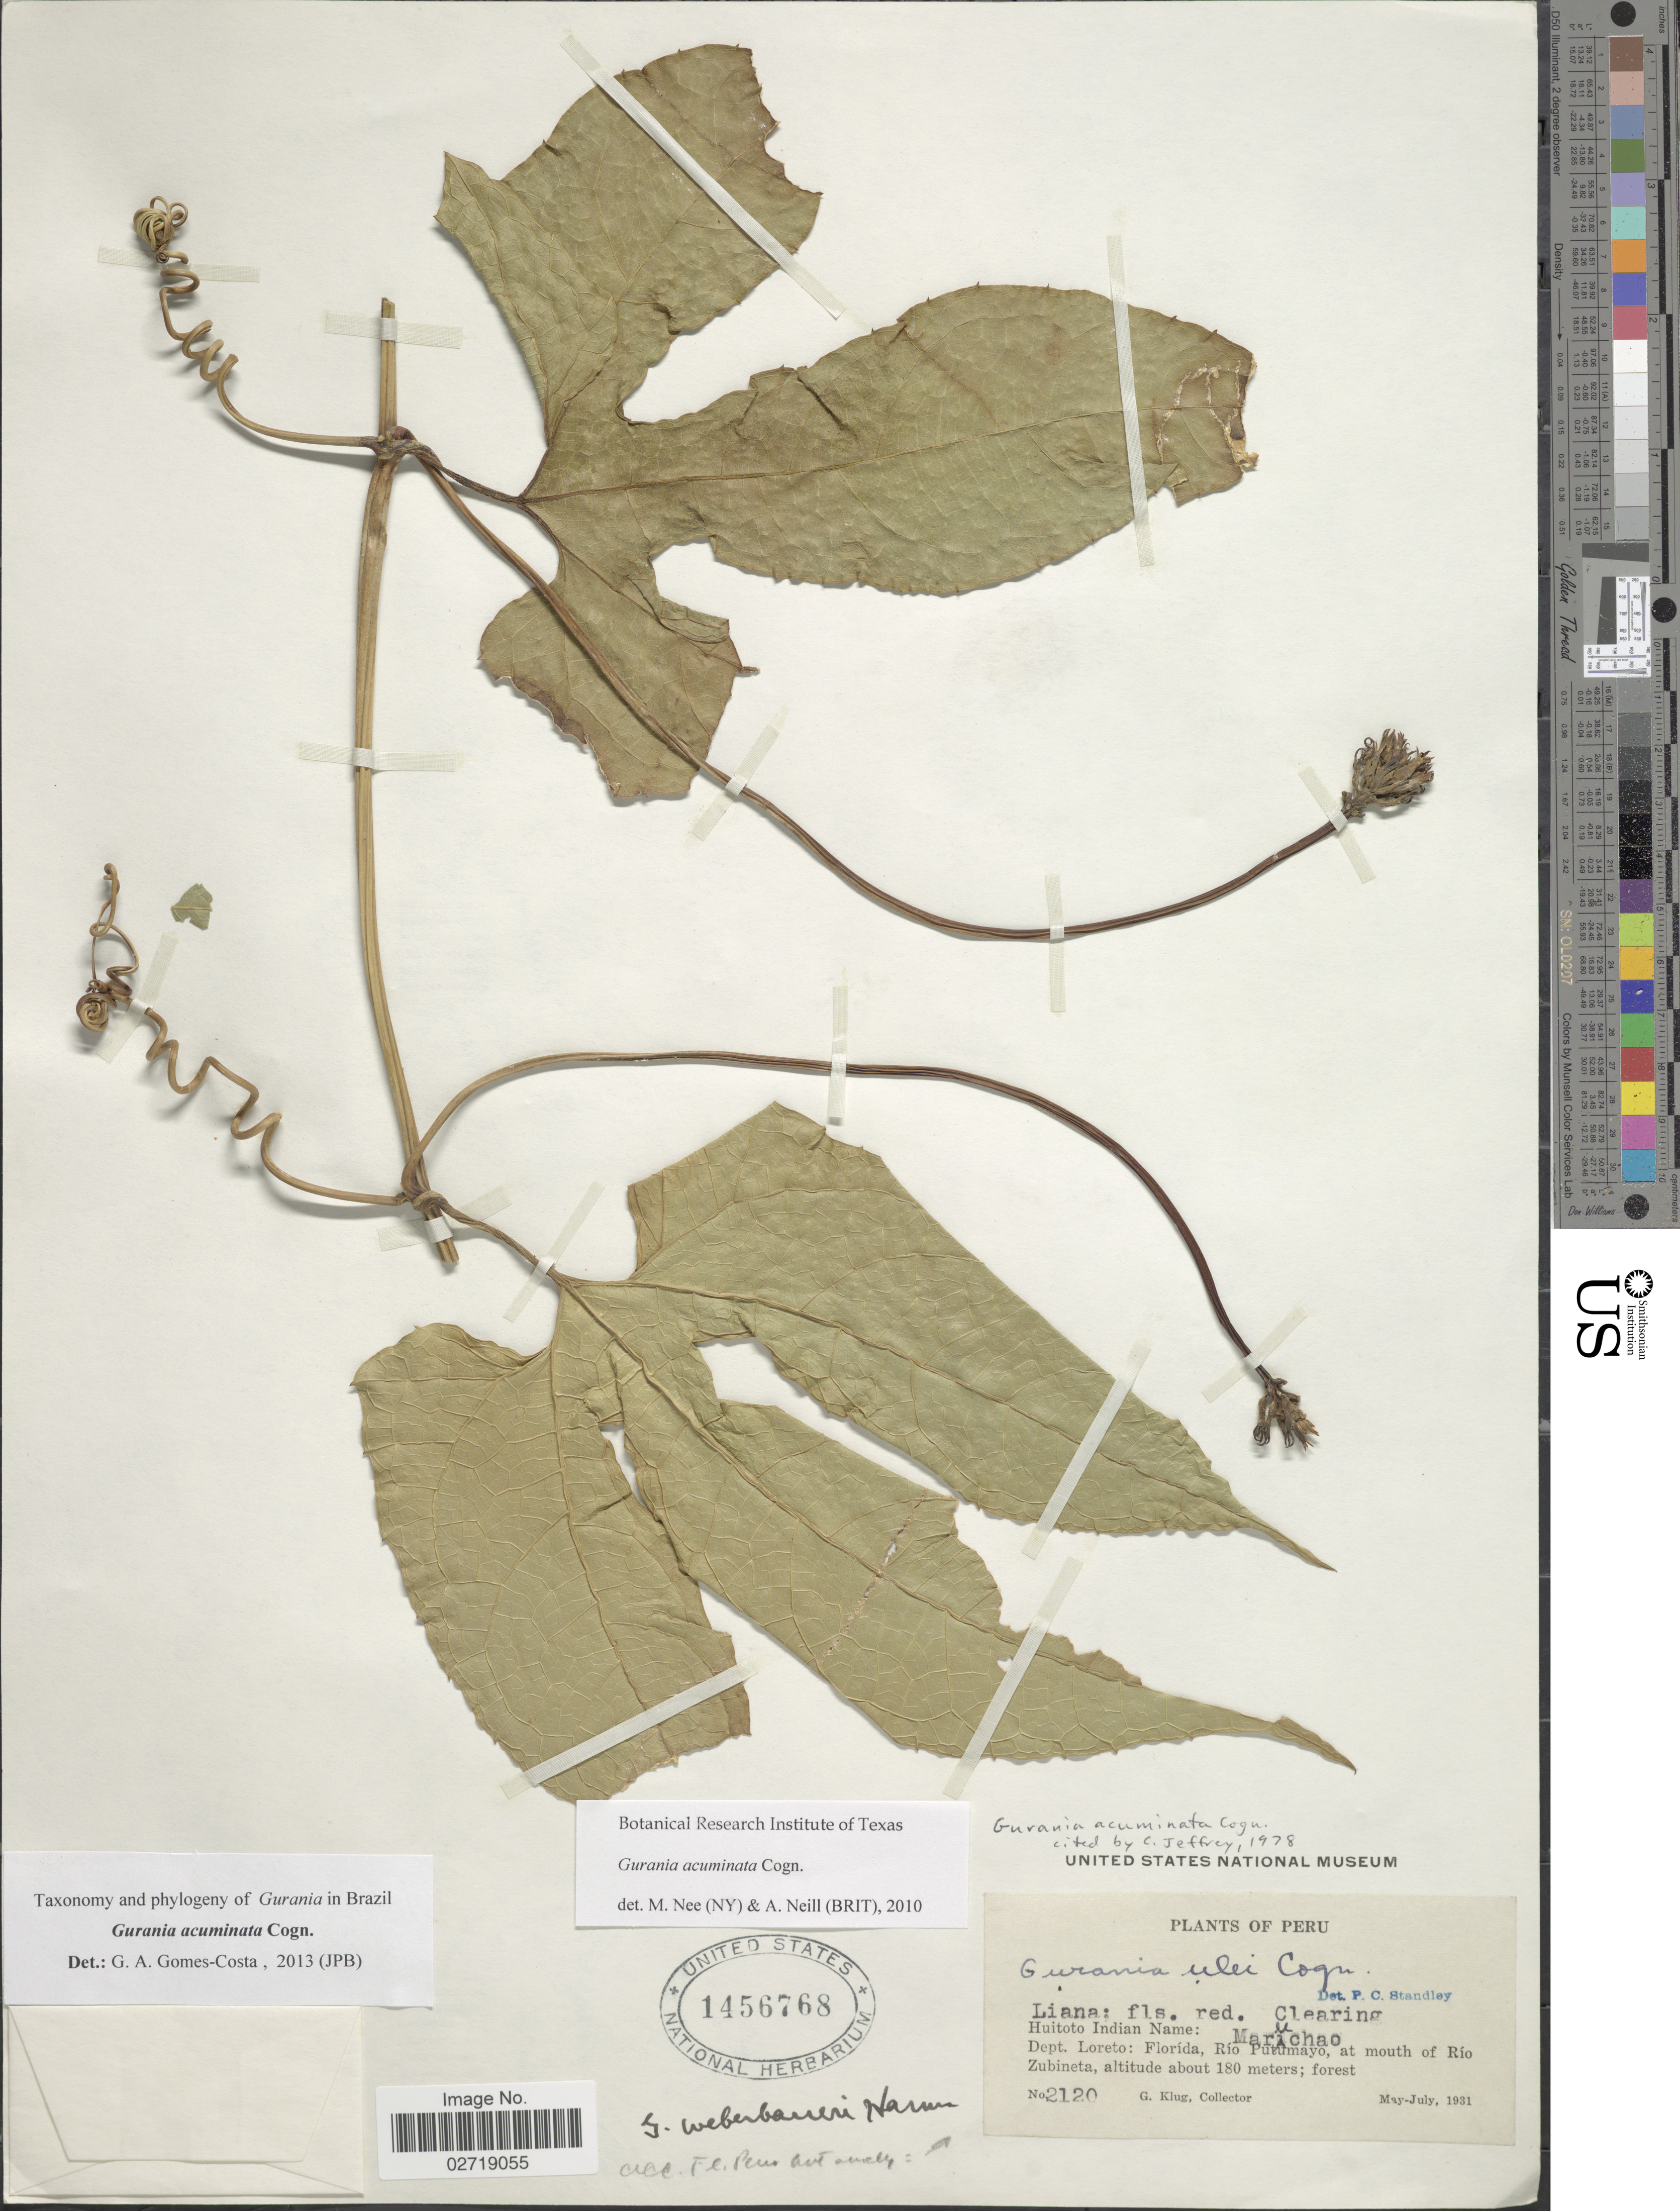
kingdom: Plantae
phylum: Tracheophyta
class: Magnoliopsida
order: Cucurbitales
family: Cucurbitaceae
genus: Gurania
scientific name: Gurania acuminata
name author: Cogn.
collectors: G. Klug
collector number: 2120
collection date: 1931-05/1931-07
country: Peru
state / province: Loreto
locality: Florida, Rio Mutumayo, at mouth of Rio Zubineta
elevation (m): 180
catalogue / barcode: US 1456768